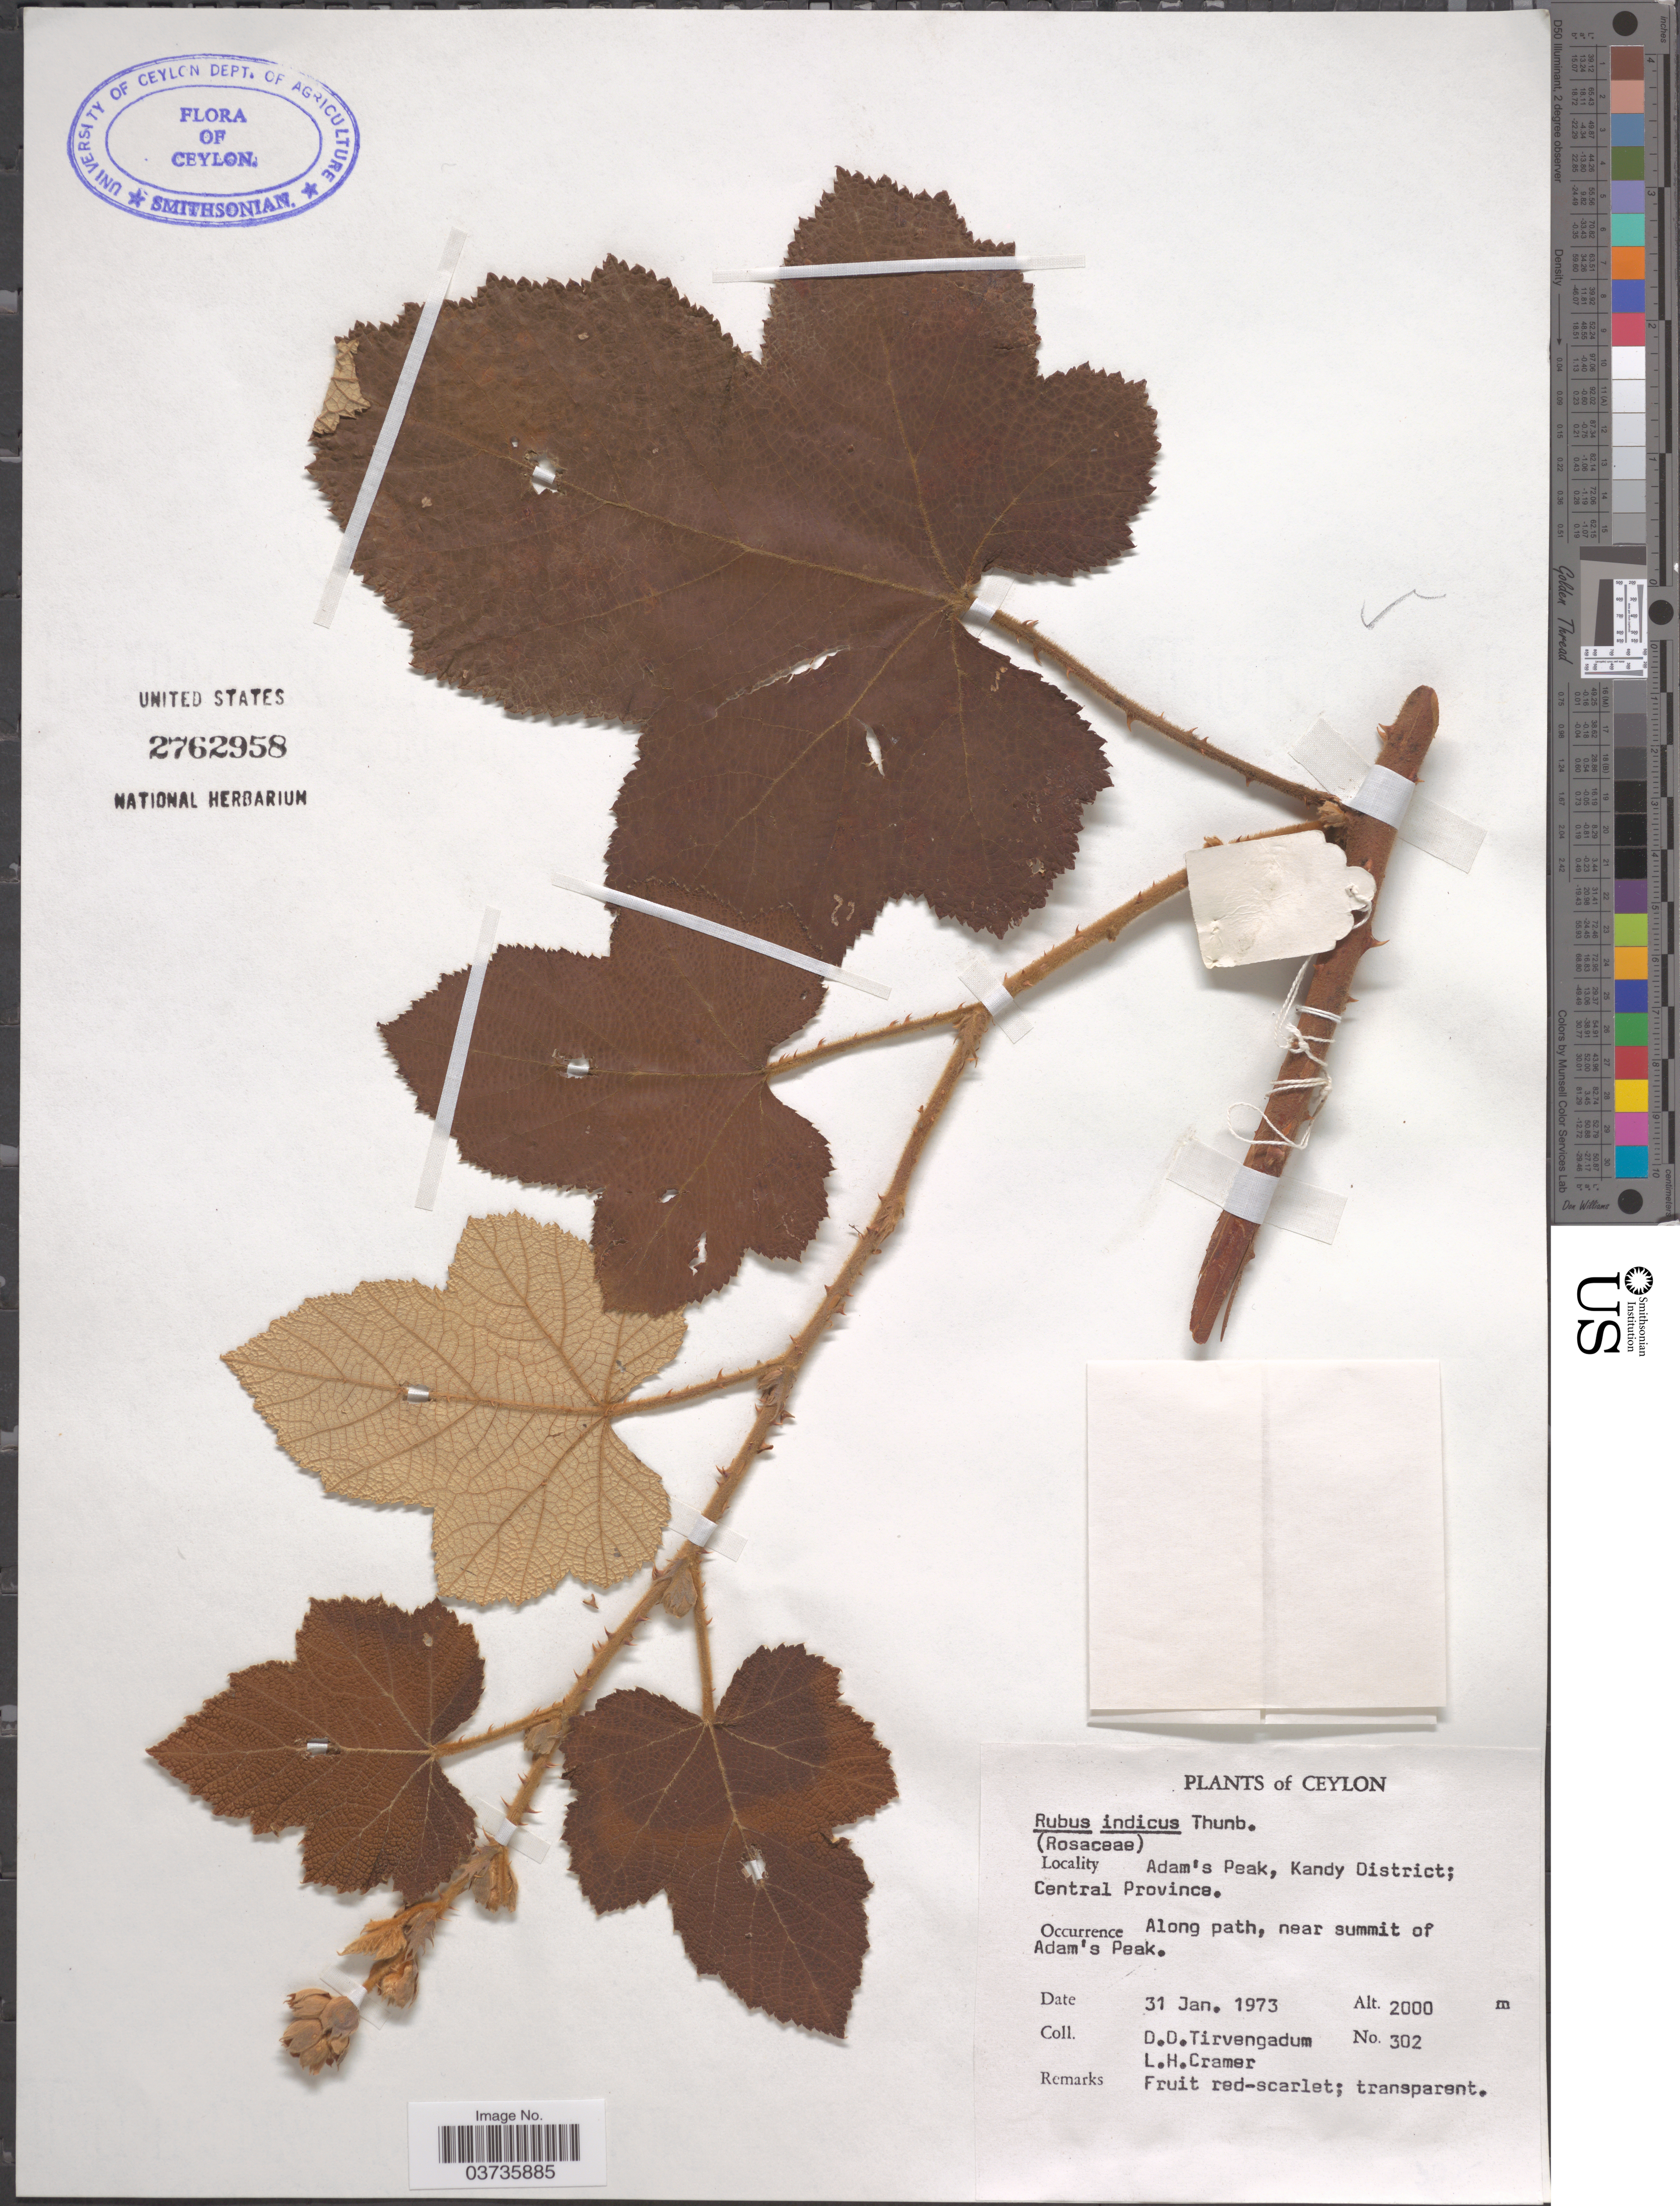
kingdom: Plantae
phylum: Tracheophyta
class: Magnoliopsida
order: Rosales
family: Rosaceae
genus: Rubus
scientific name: Rubus indicus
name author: Lesch. ex Ser.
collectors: D. Tirvengadum & L. H. Cramer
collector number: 302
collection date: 1973-01-31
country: Sri Lanka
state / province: Central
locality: Ceylon. Adam's Peak, Kandy District. Near summit of Adam's Peak.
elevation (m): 2000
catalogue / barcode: US 2762958